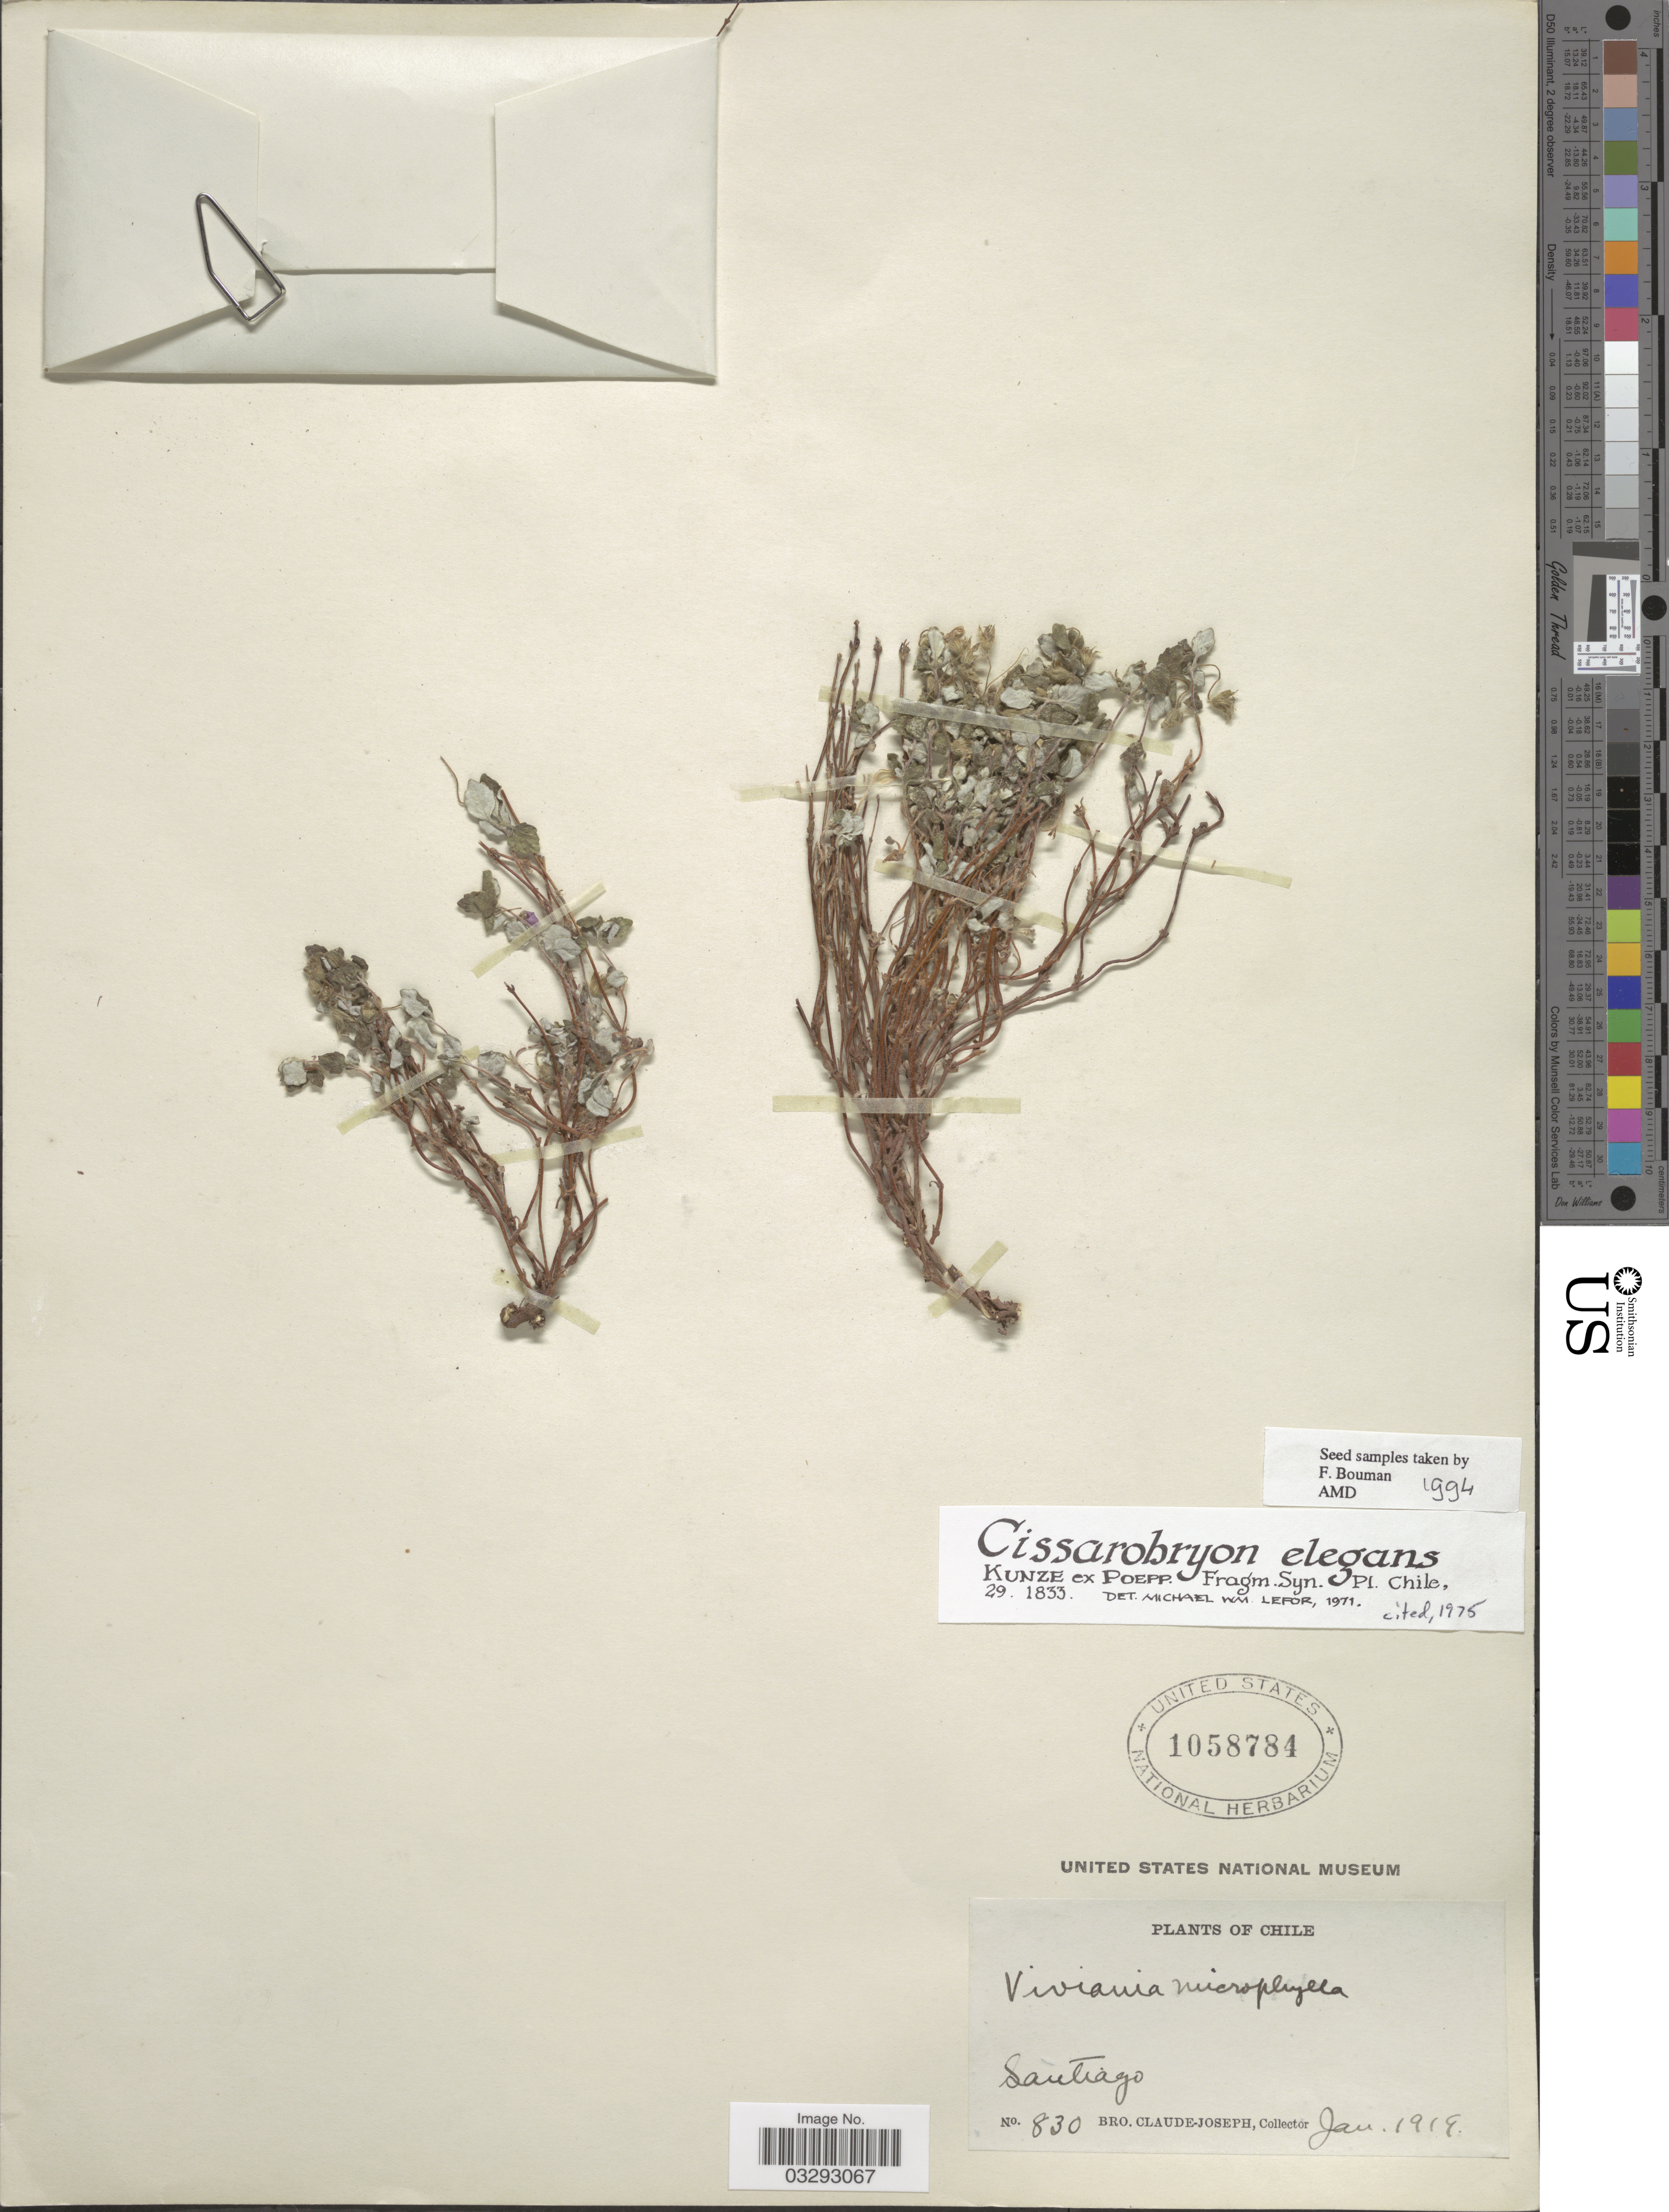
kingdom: Plantae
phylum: Tracheophyta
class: Magnoliopsida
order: Geraniales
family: Vivianiaceae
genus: Viviania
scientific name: Viviania elegans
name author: (Poepp.) Reiche & Johow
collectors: Bro. Claude-Joseph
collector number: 830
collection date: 1919-01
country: Chile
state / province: Región Metropolitana (RM)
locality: Santiago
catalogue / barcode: US 1058784